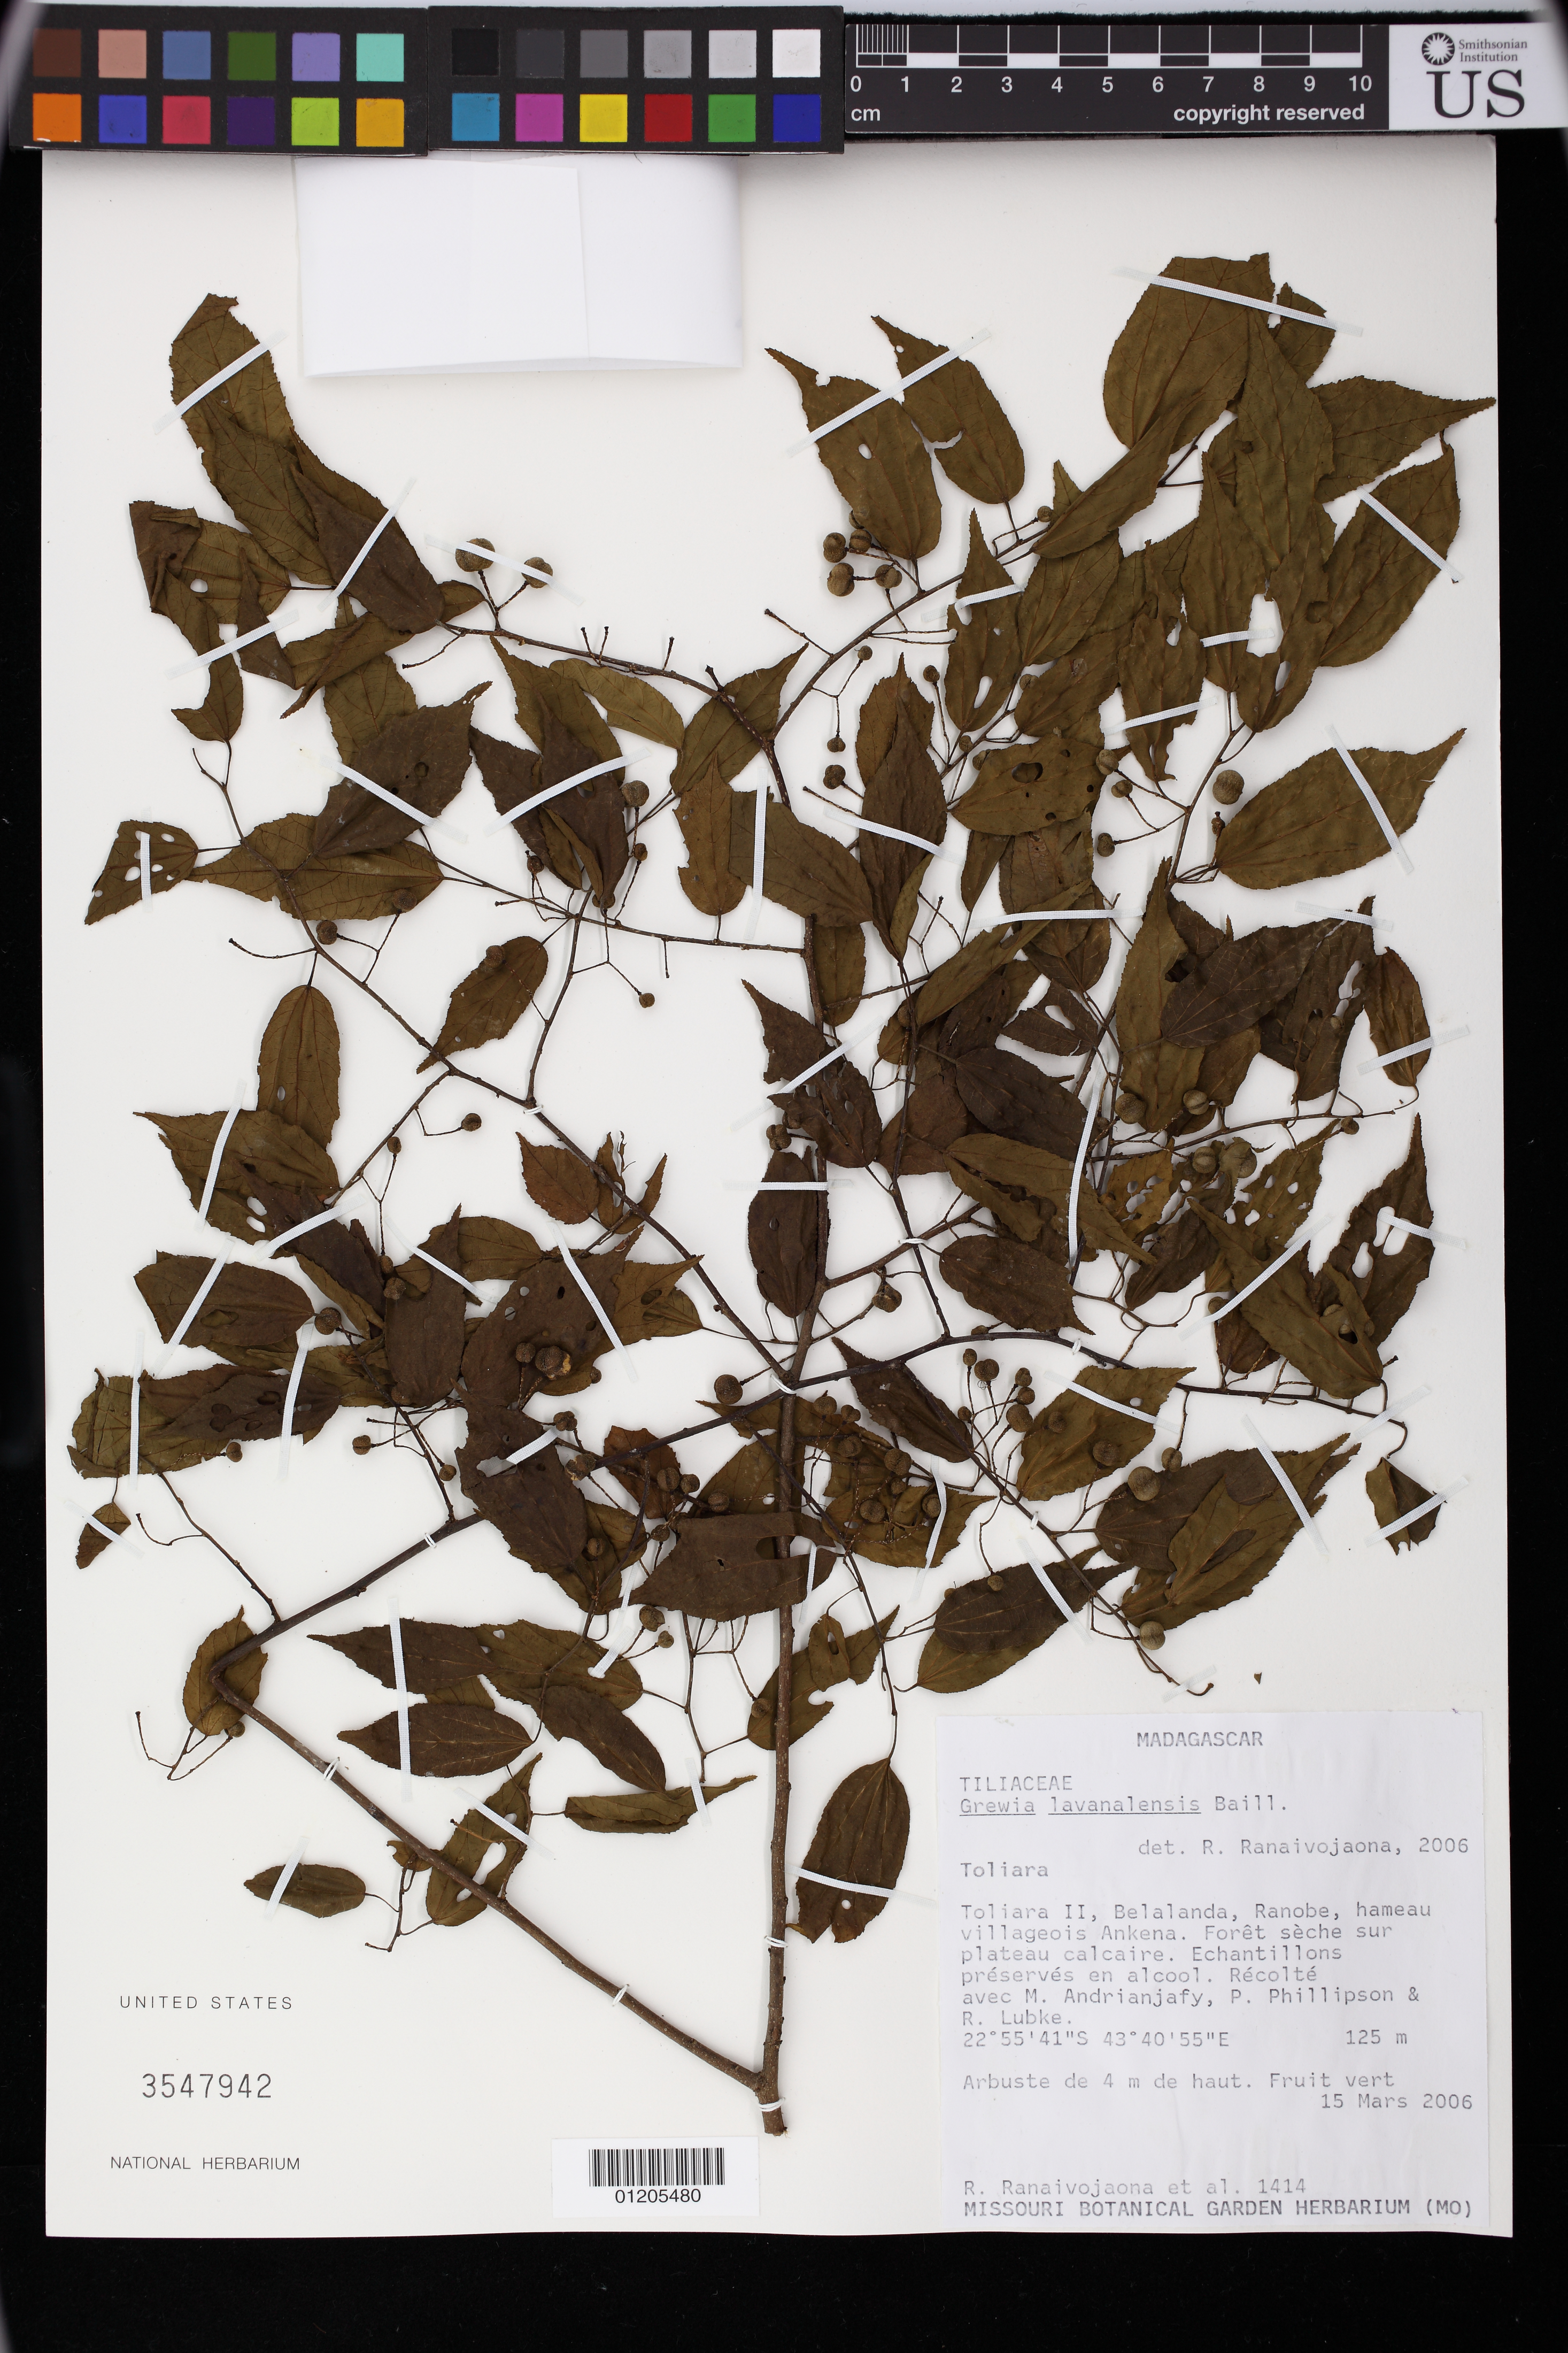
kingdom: Plantae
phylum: Tracheophyta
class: Magnoliopsida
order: Malvales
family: Malvaceae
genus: Grewia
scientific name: Grewia lavanalensis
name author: Baill.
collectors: R. Ranaivojaona, M. Andrianjafy, P. B. Phillipson & R. Lubke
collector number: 1414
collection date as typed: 15 Mar 2006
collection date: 2006-03-15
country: Madagascar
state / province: Atsimo-Andrefana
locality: Toliara II, Belalanda, Ranobe, hameau villageois Ankena.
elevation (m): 125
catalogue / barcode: US 3547942